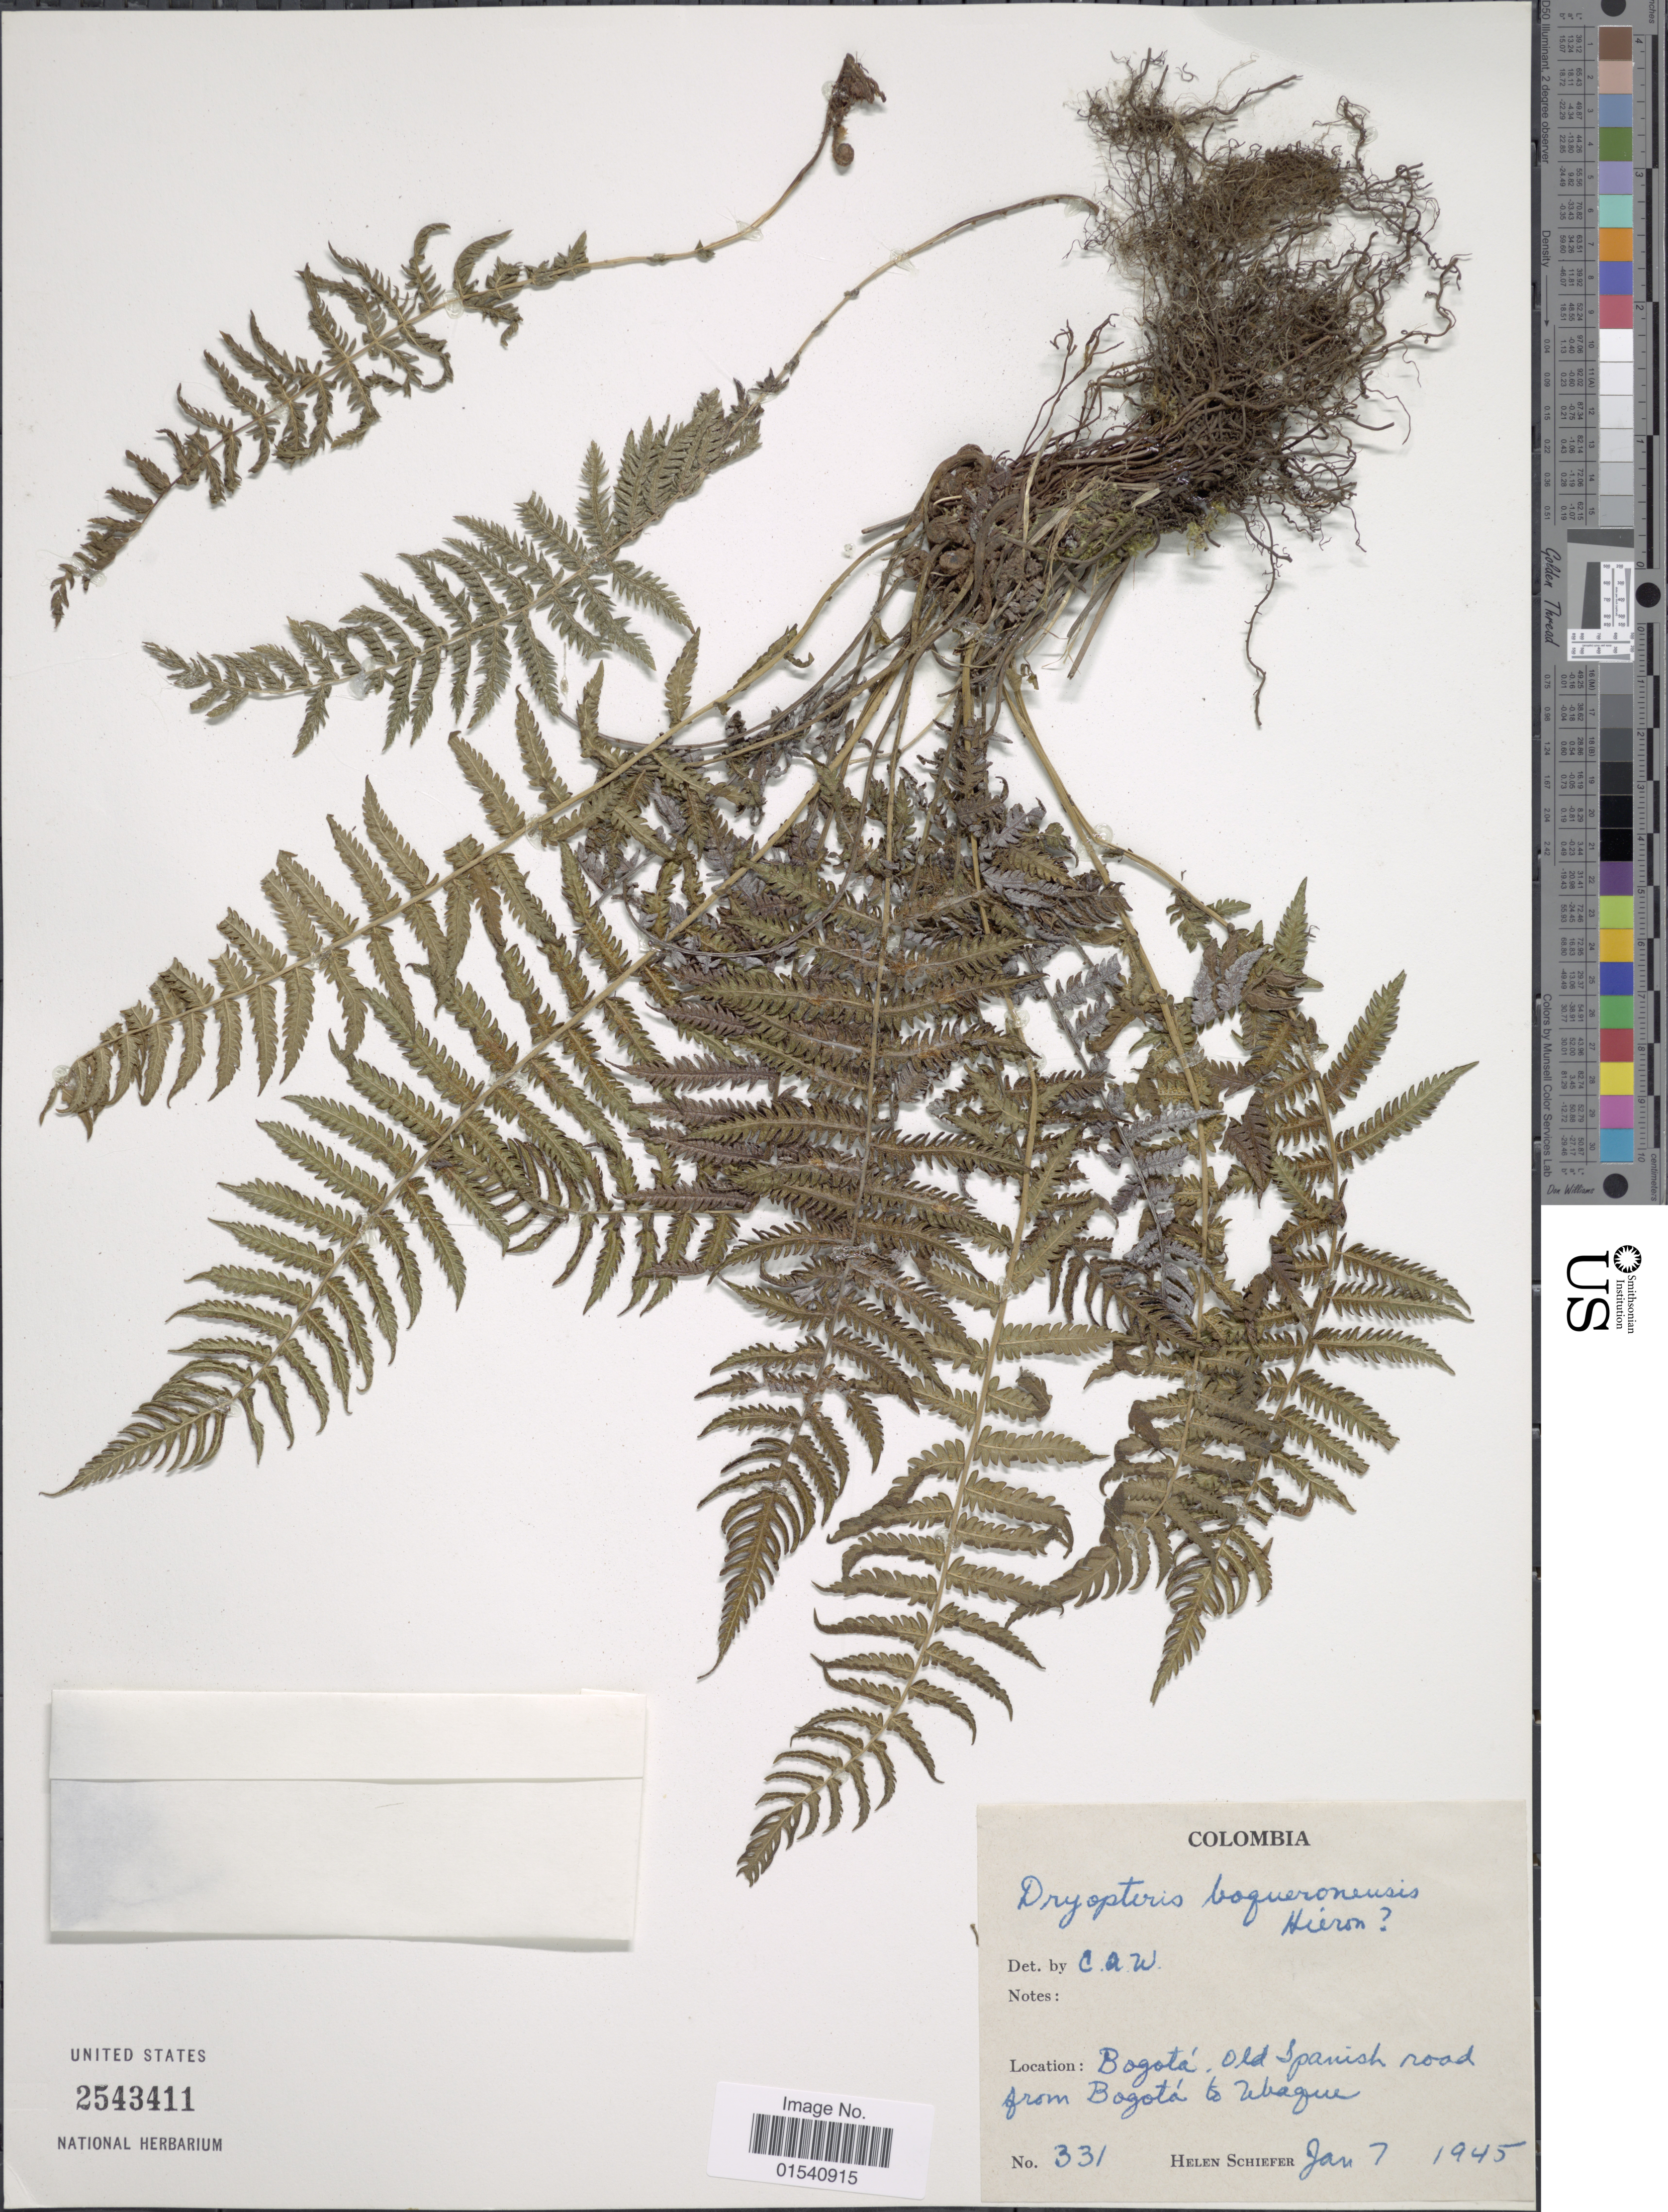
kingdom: Plantae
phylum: Tracheophyta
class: Polypodiopsida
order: Polypodiales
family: Thelypteridaceae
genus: Amauropelta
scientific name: Amauropelta rudis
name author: (Kunze) Pic. Serm.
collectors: H. Schiefer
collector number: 331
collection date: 1945-01-07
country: Colombia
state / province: Bogota D.C.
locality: Old spanish road from Bogotá to Unbaque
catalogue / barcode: US 2543411